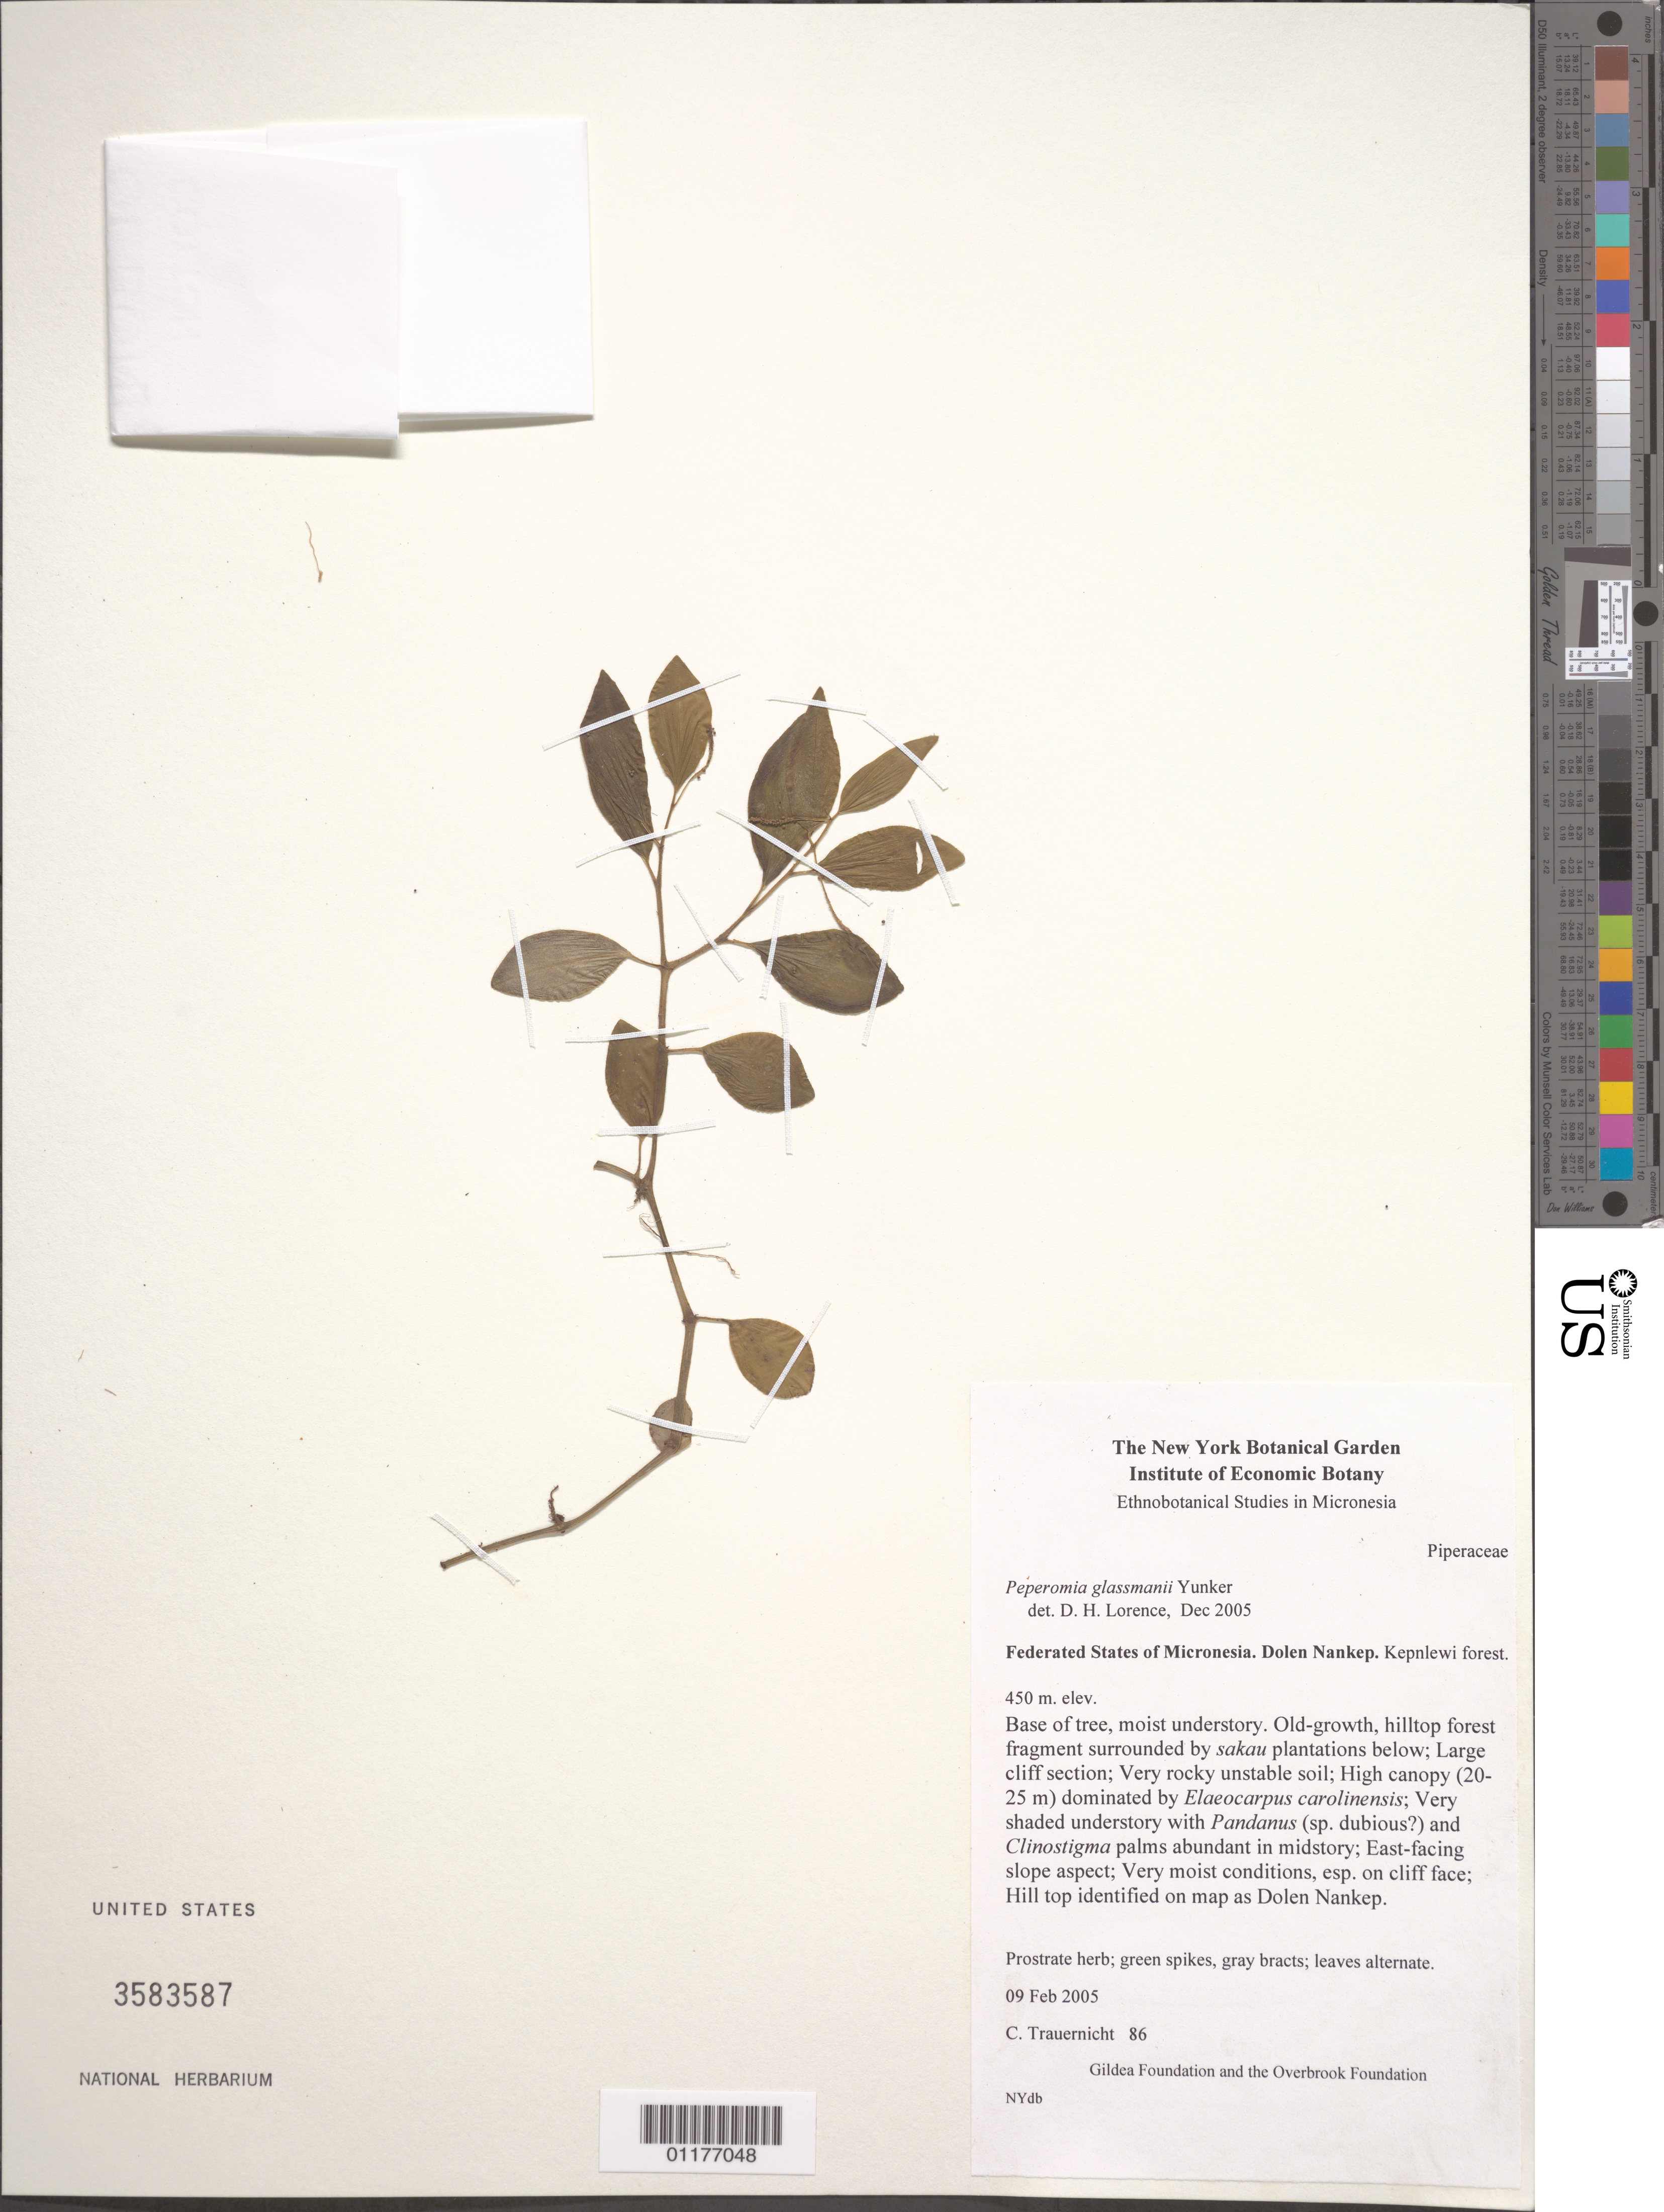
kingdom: Plantae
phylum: Tracheophyta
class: Magnoliopsida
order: Piperales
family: Piperaceae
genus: Peperomia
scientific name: Peperomia glassmanii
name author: Yunck.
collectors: C. Trauernicht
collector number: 86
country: Micronesia, Federated States of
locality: Dolen Nankep, Kepnlewi forest.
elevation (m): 450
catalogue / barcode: US 3583587